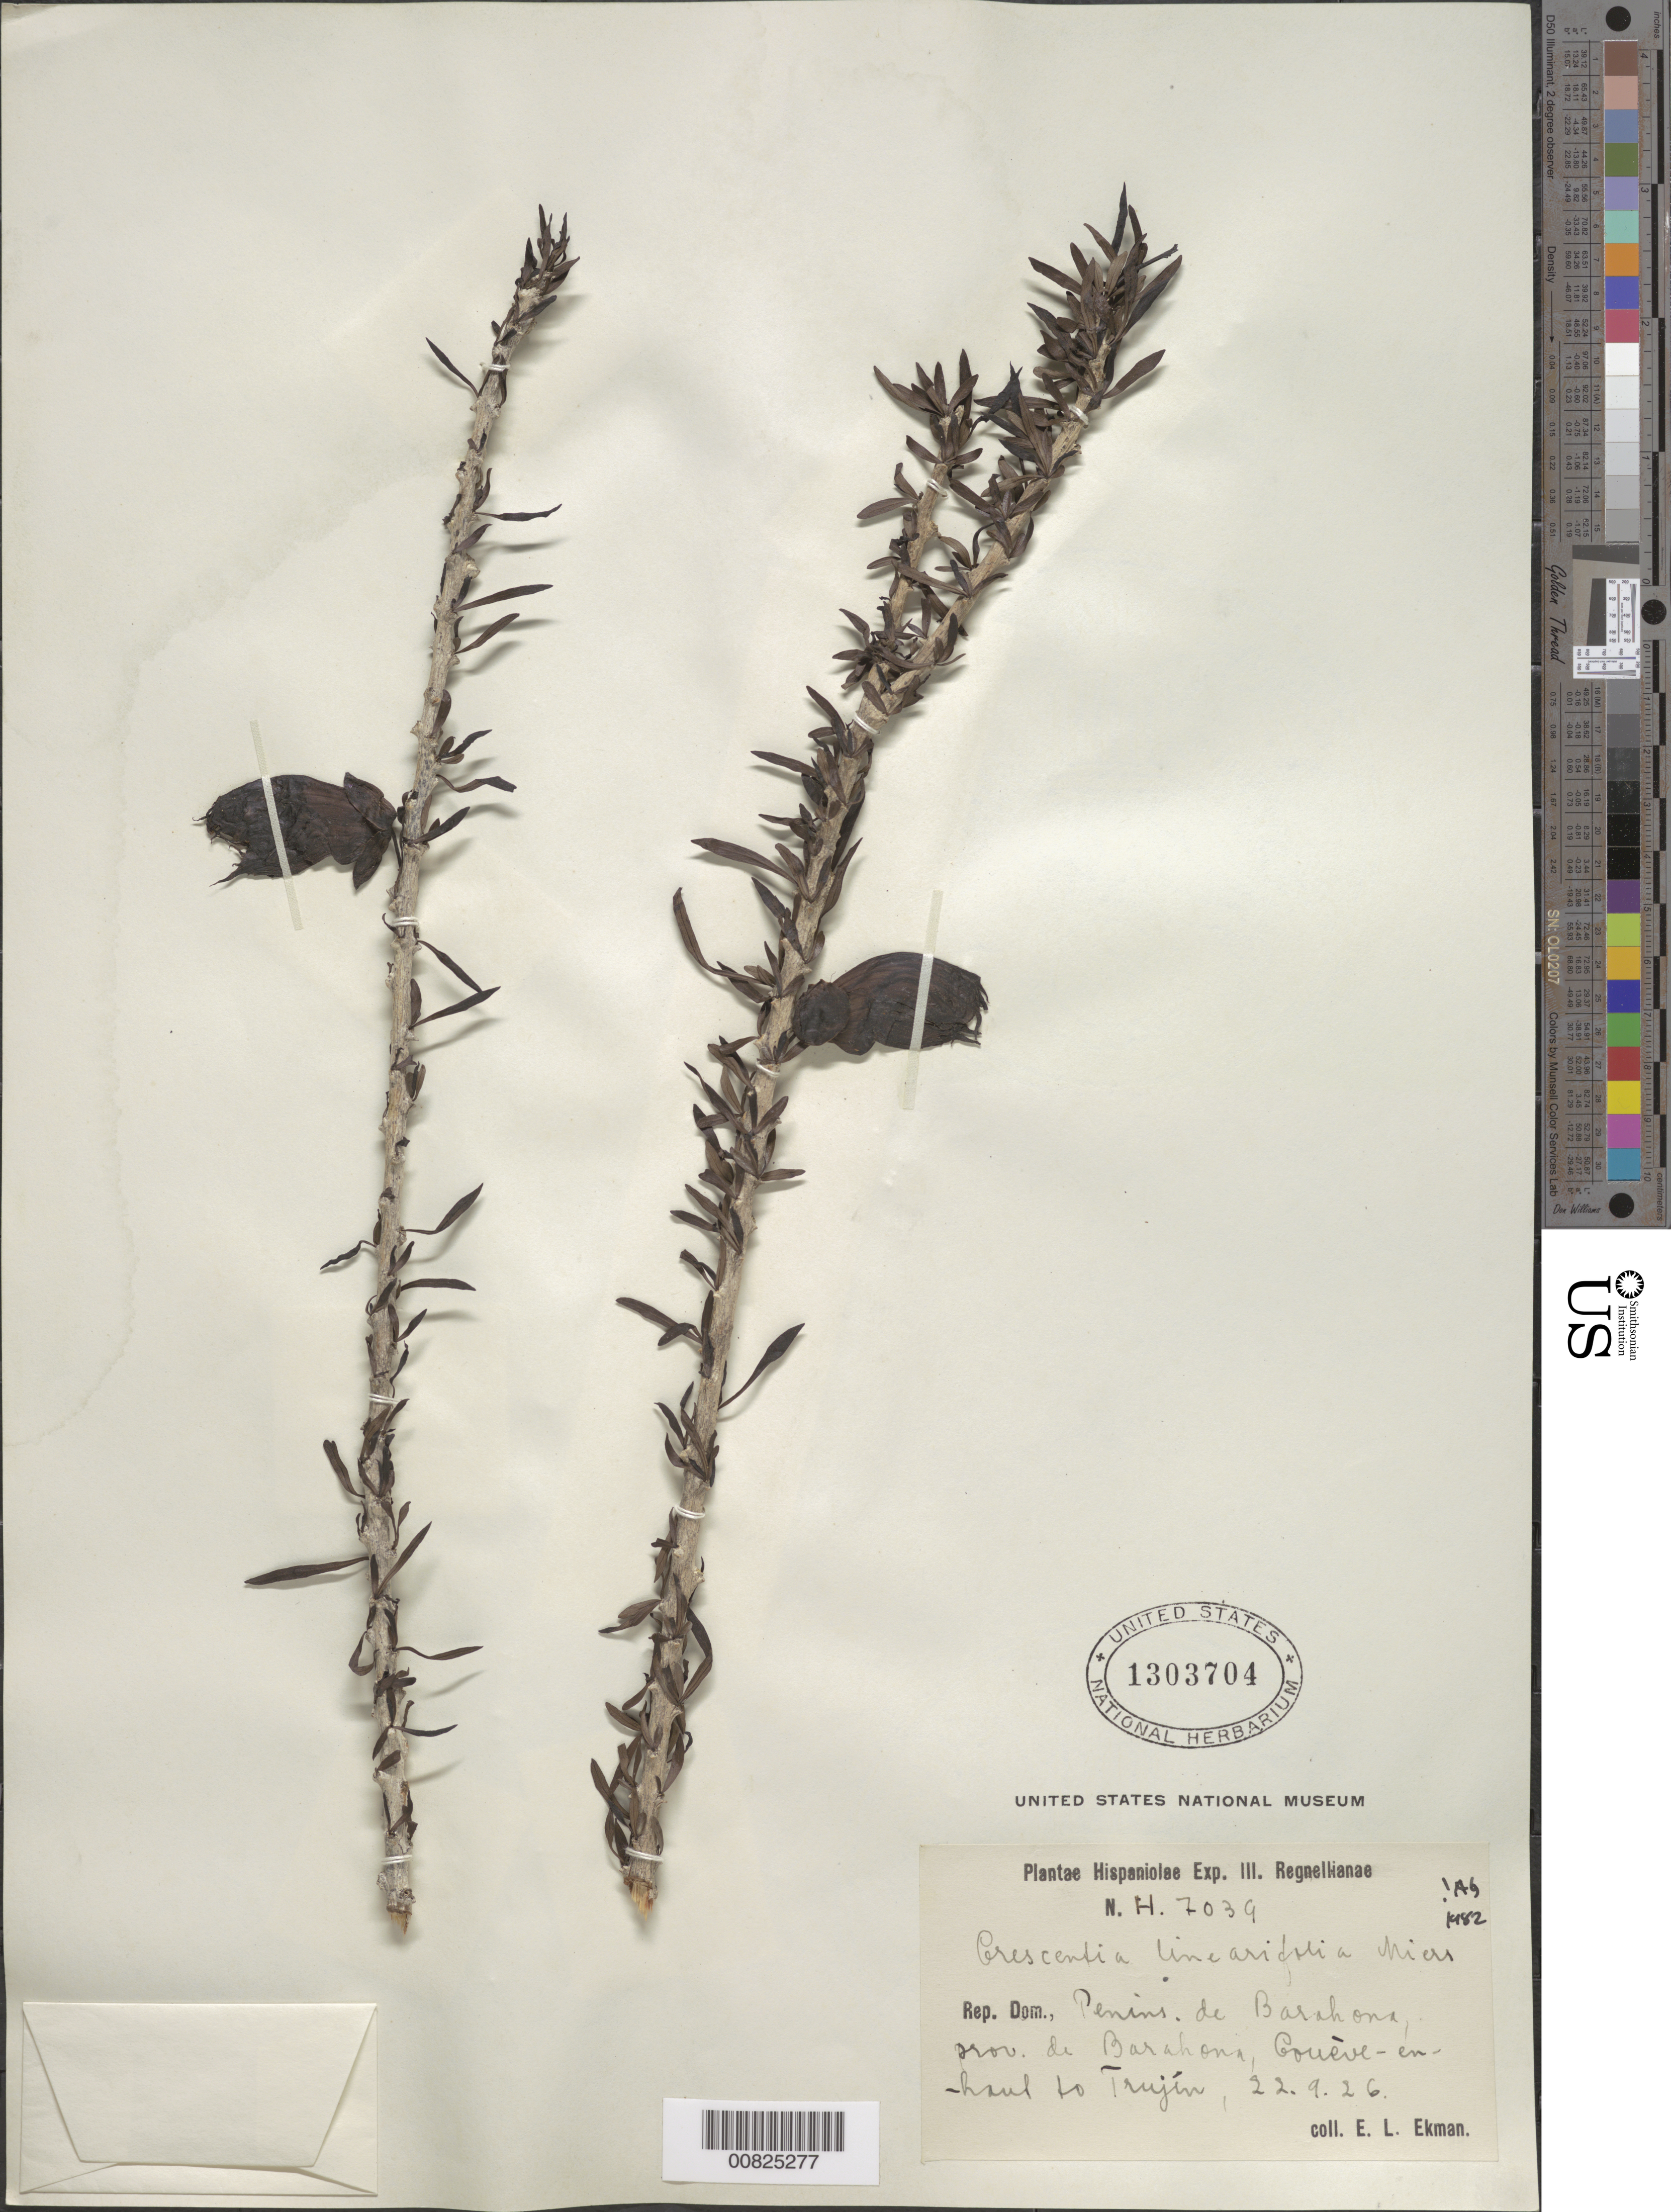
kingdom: Plantae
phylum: Tracheophyta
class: Magnoliopsida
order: Lamiales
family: Bignoniaceae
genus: Crescentia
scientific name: Crescentia linearifolia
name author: Miers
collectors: E. L. Ekman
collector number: H 7039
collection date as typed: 22 Sep 1926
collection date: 1926-09-22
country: Dominican Republic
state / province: Barahona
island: Hispaniola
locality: Peninsula de Barahona, Gouève-en-haut to Trujín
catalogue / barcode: US 1303704